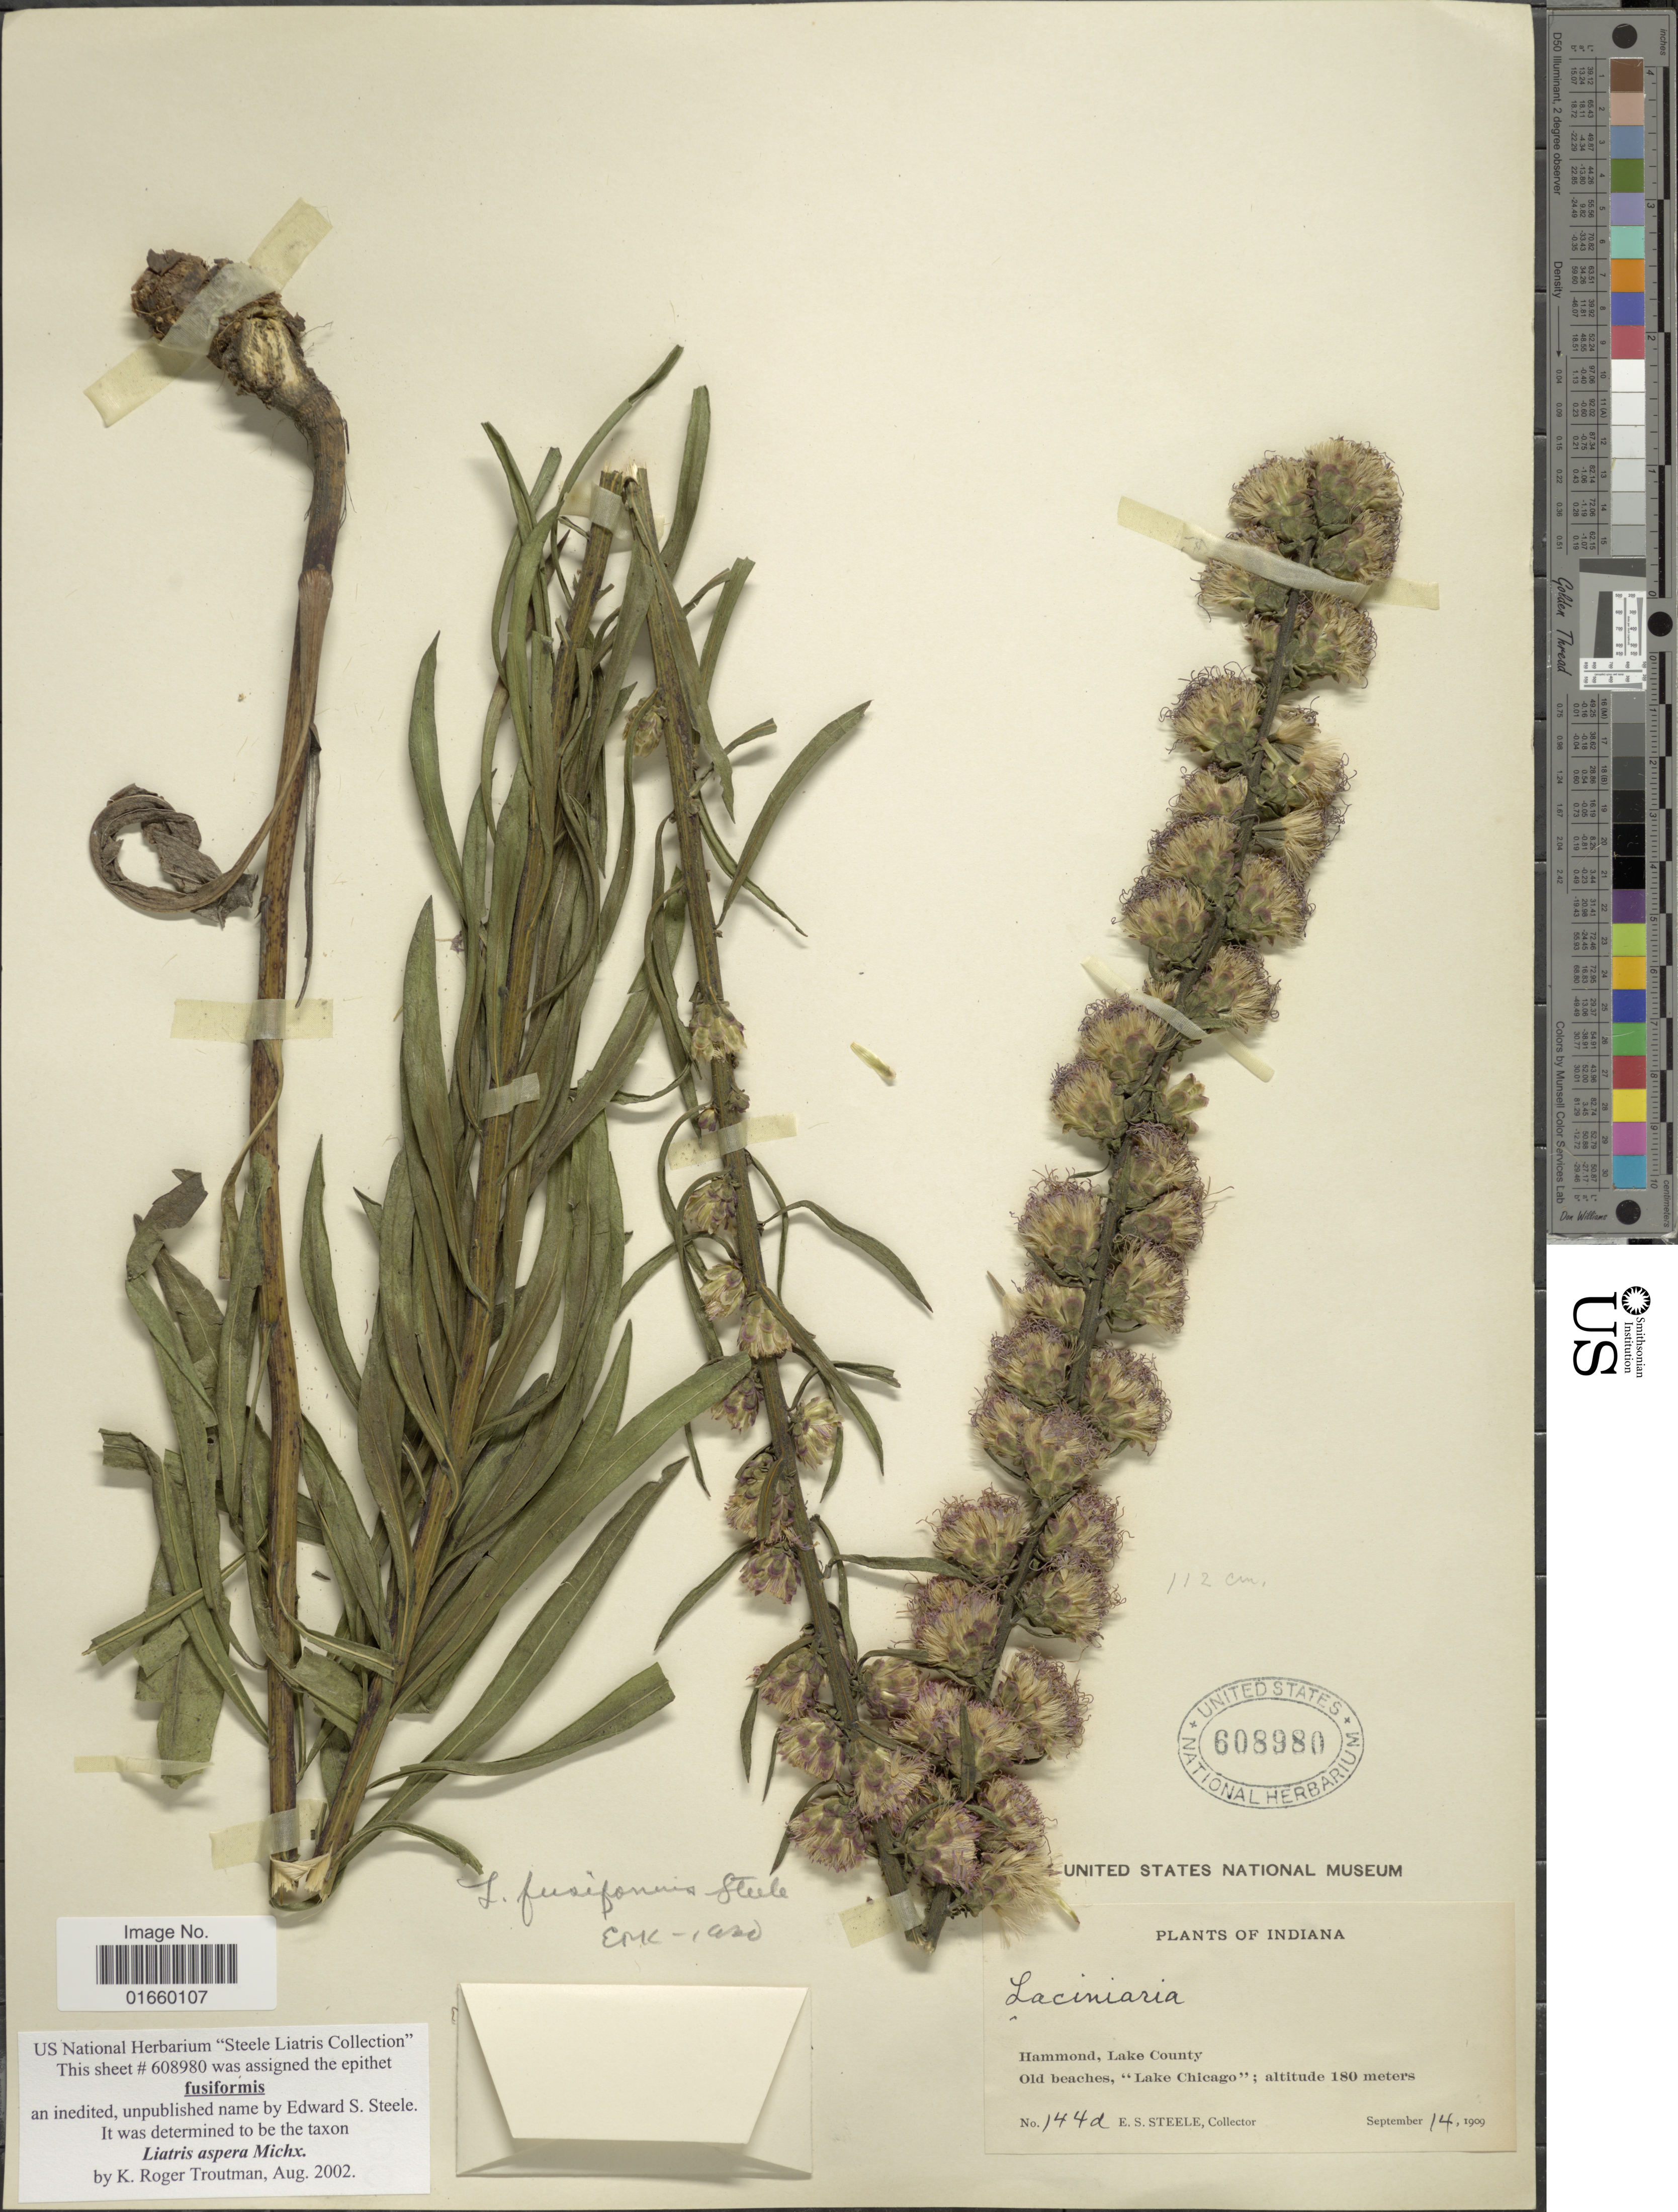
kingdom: Plantae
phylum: Tracheophyta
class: Magnoliopsida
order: Asterales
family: Asteraceae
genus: Liatris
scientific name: Liatris aspera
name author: Michx.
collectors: E. Steele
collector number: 144d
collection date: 1909-09-14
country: United States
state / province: Indiana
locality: Hammond, Lake County, Old Beaches, "Lake Chicago"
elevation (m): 180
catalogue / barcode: US 608980